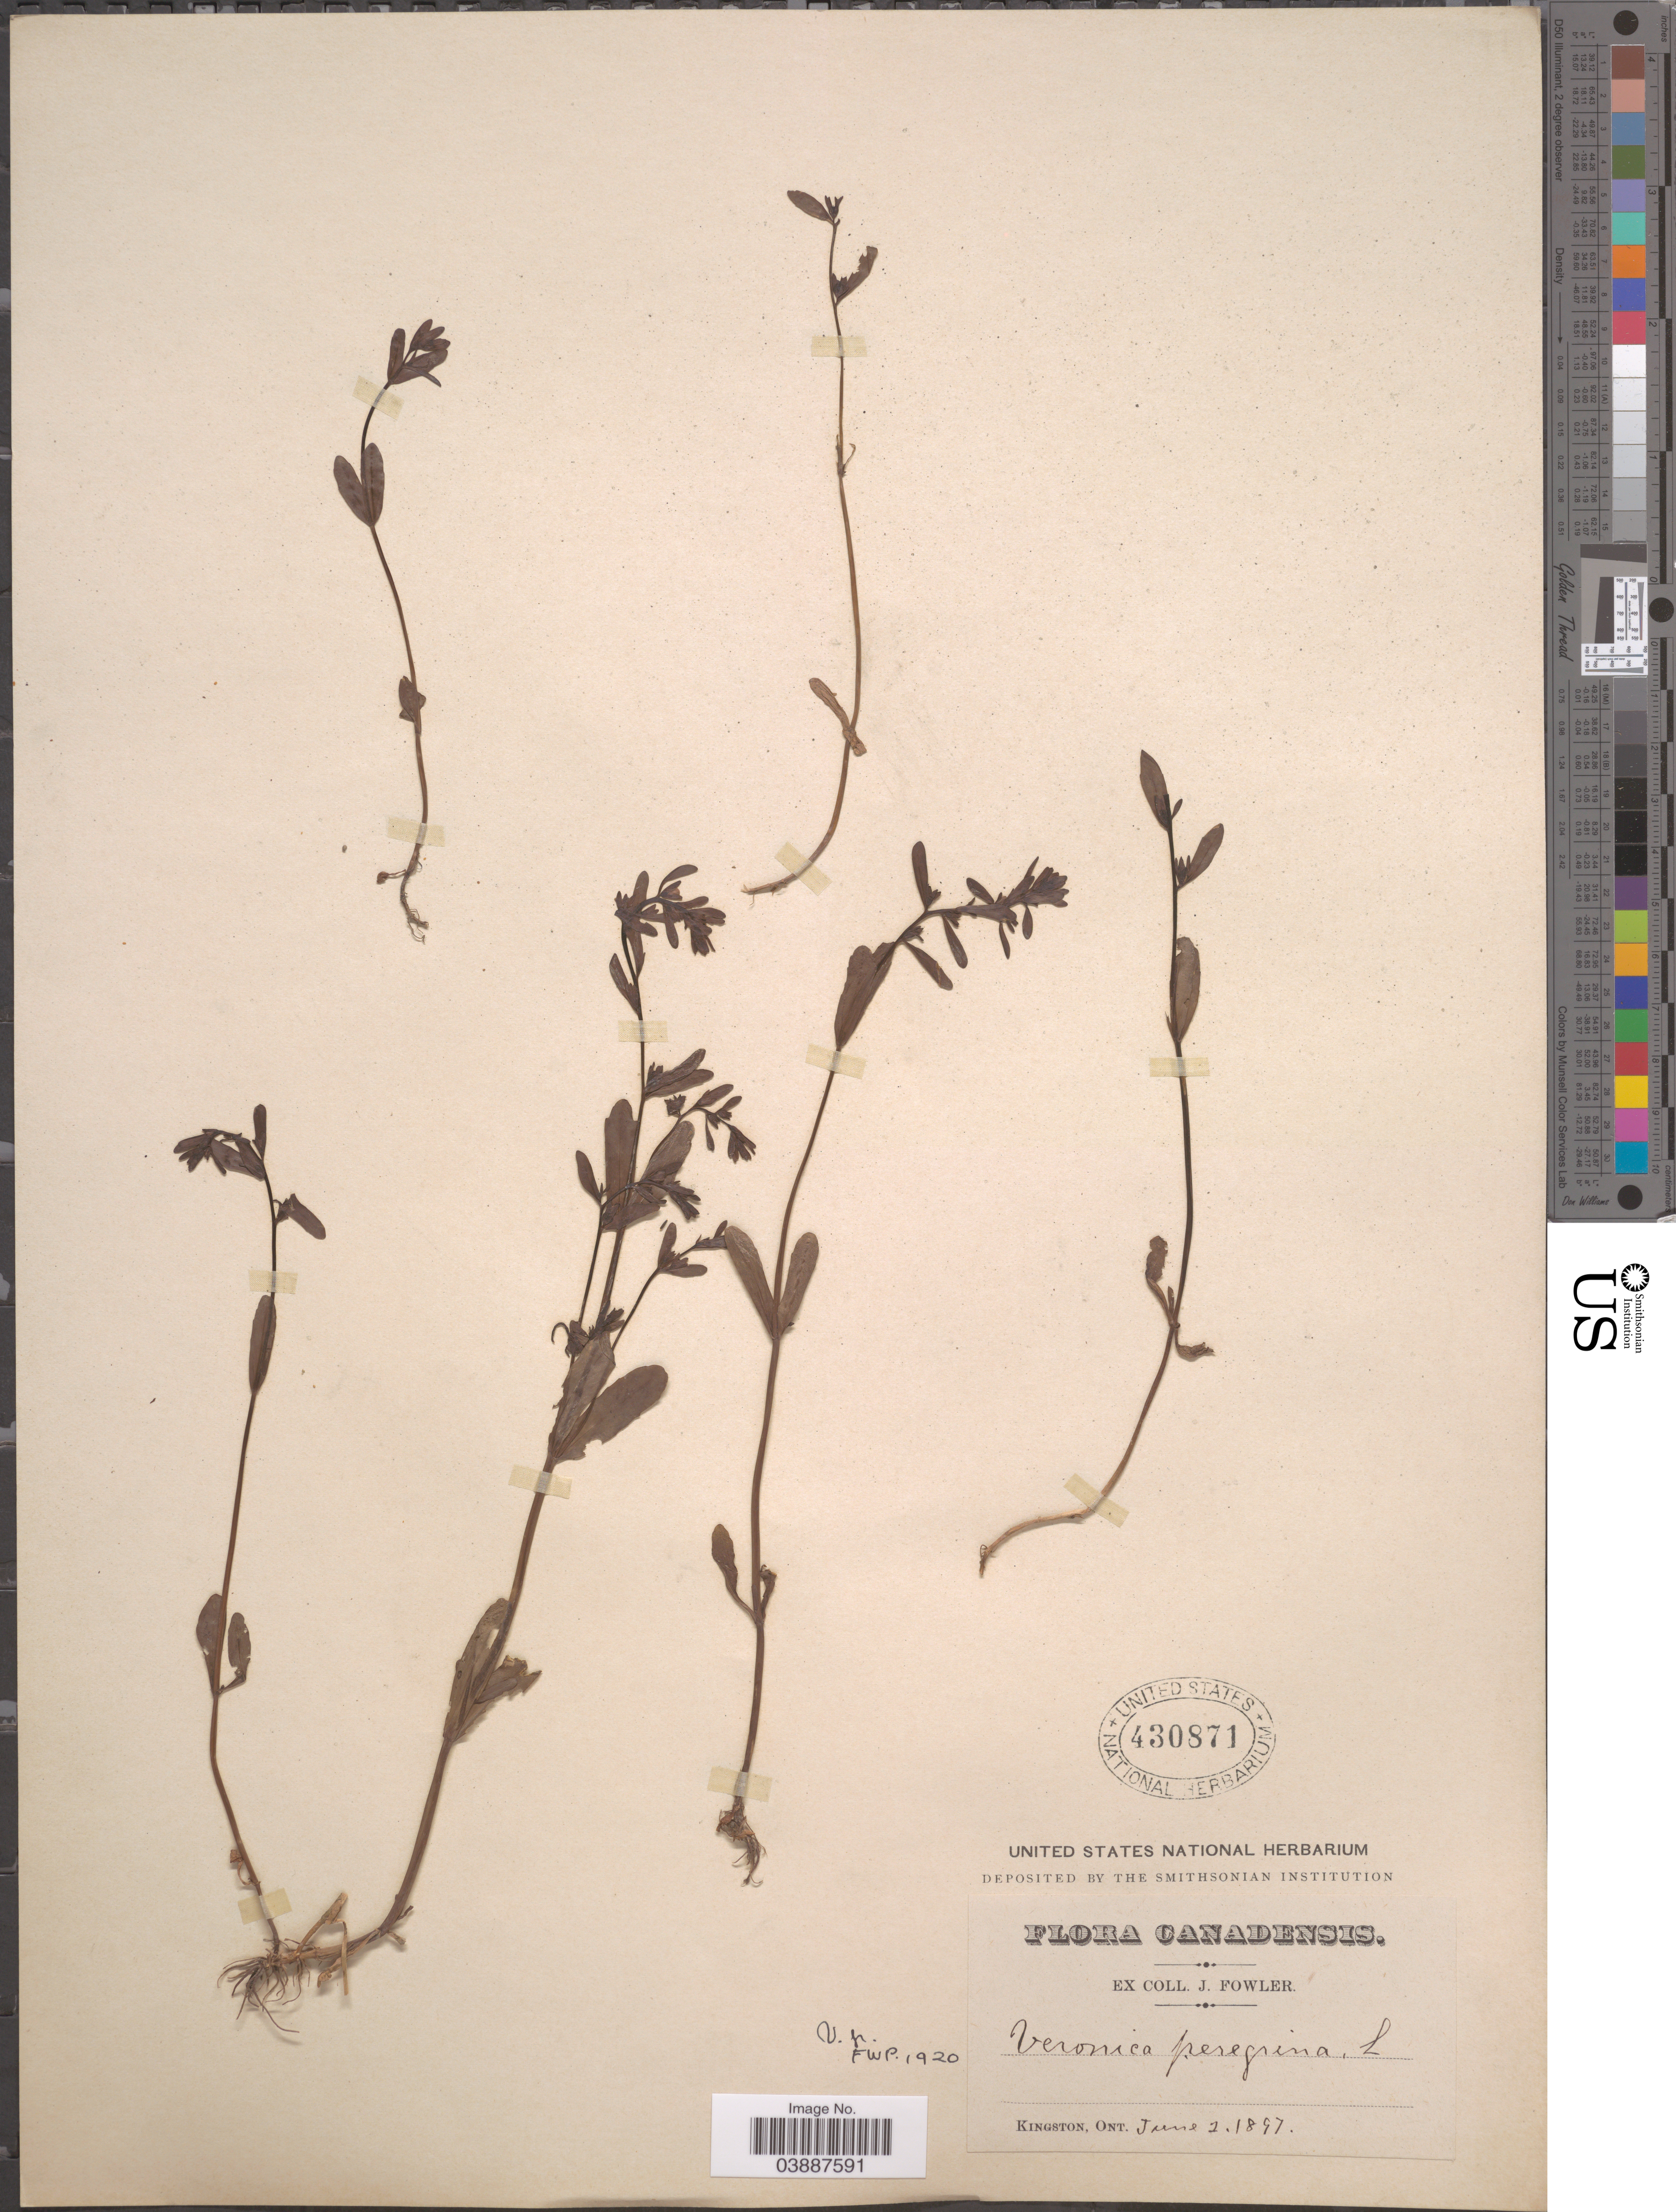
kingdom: Plantae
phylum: Tracheophyta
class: Magnoliopsida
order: Lamiales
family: Plantaginaceae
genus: Veronica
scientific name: Veronica peregrina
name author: L.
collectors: J. Fowler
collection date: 1897-06-01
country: Canada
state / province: Ontario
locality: Kingston.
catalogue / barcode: US 430871